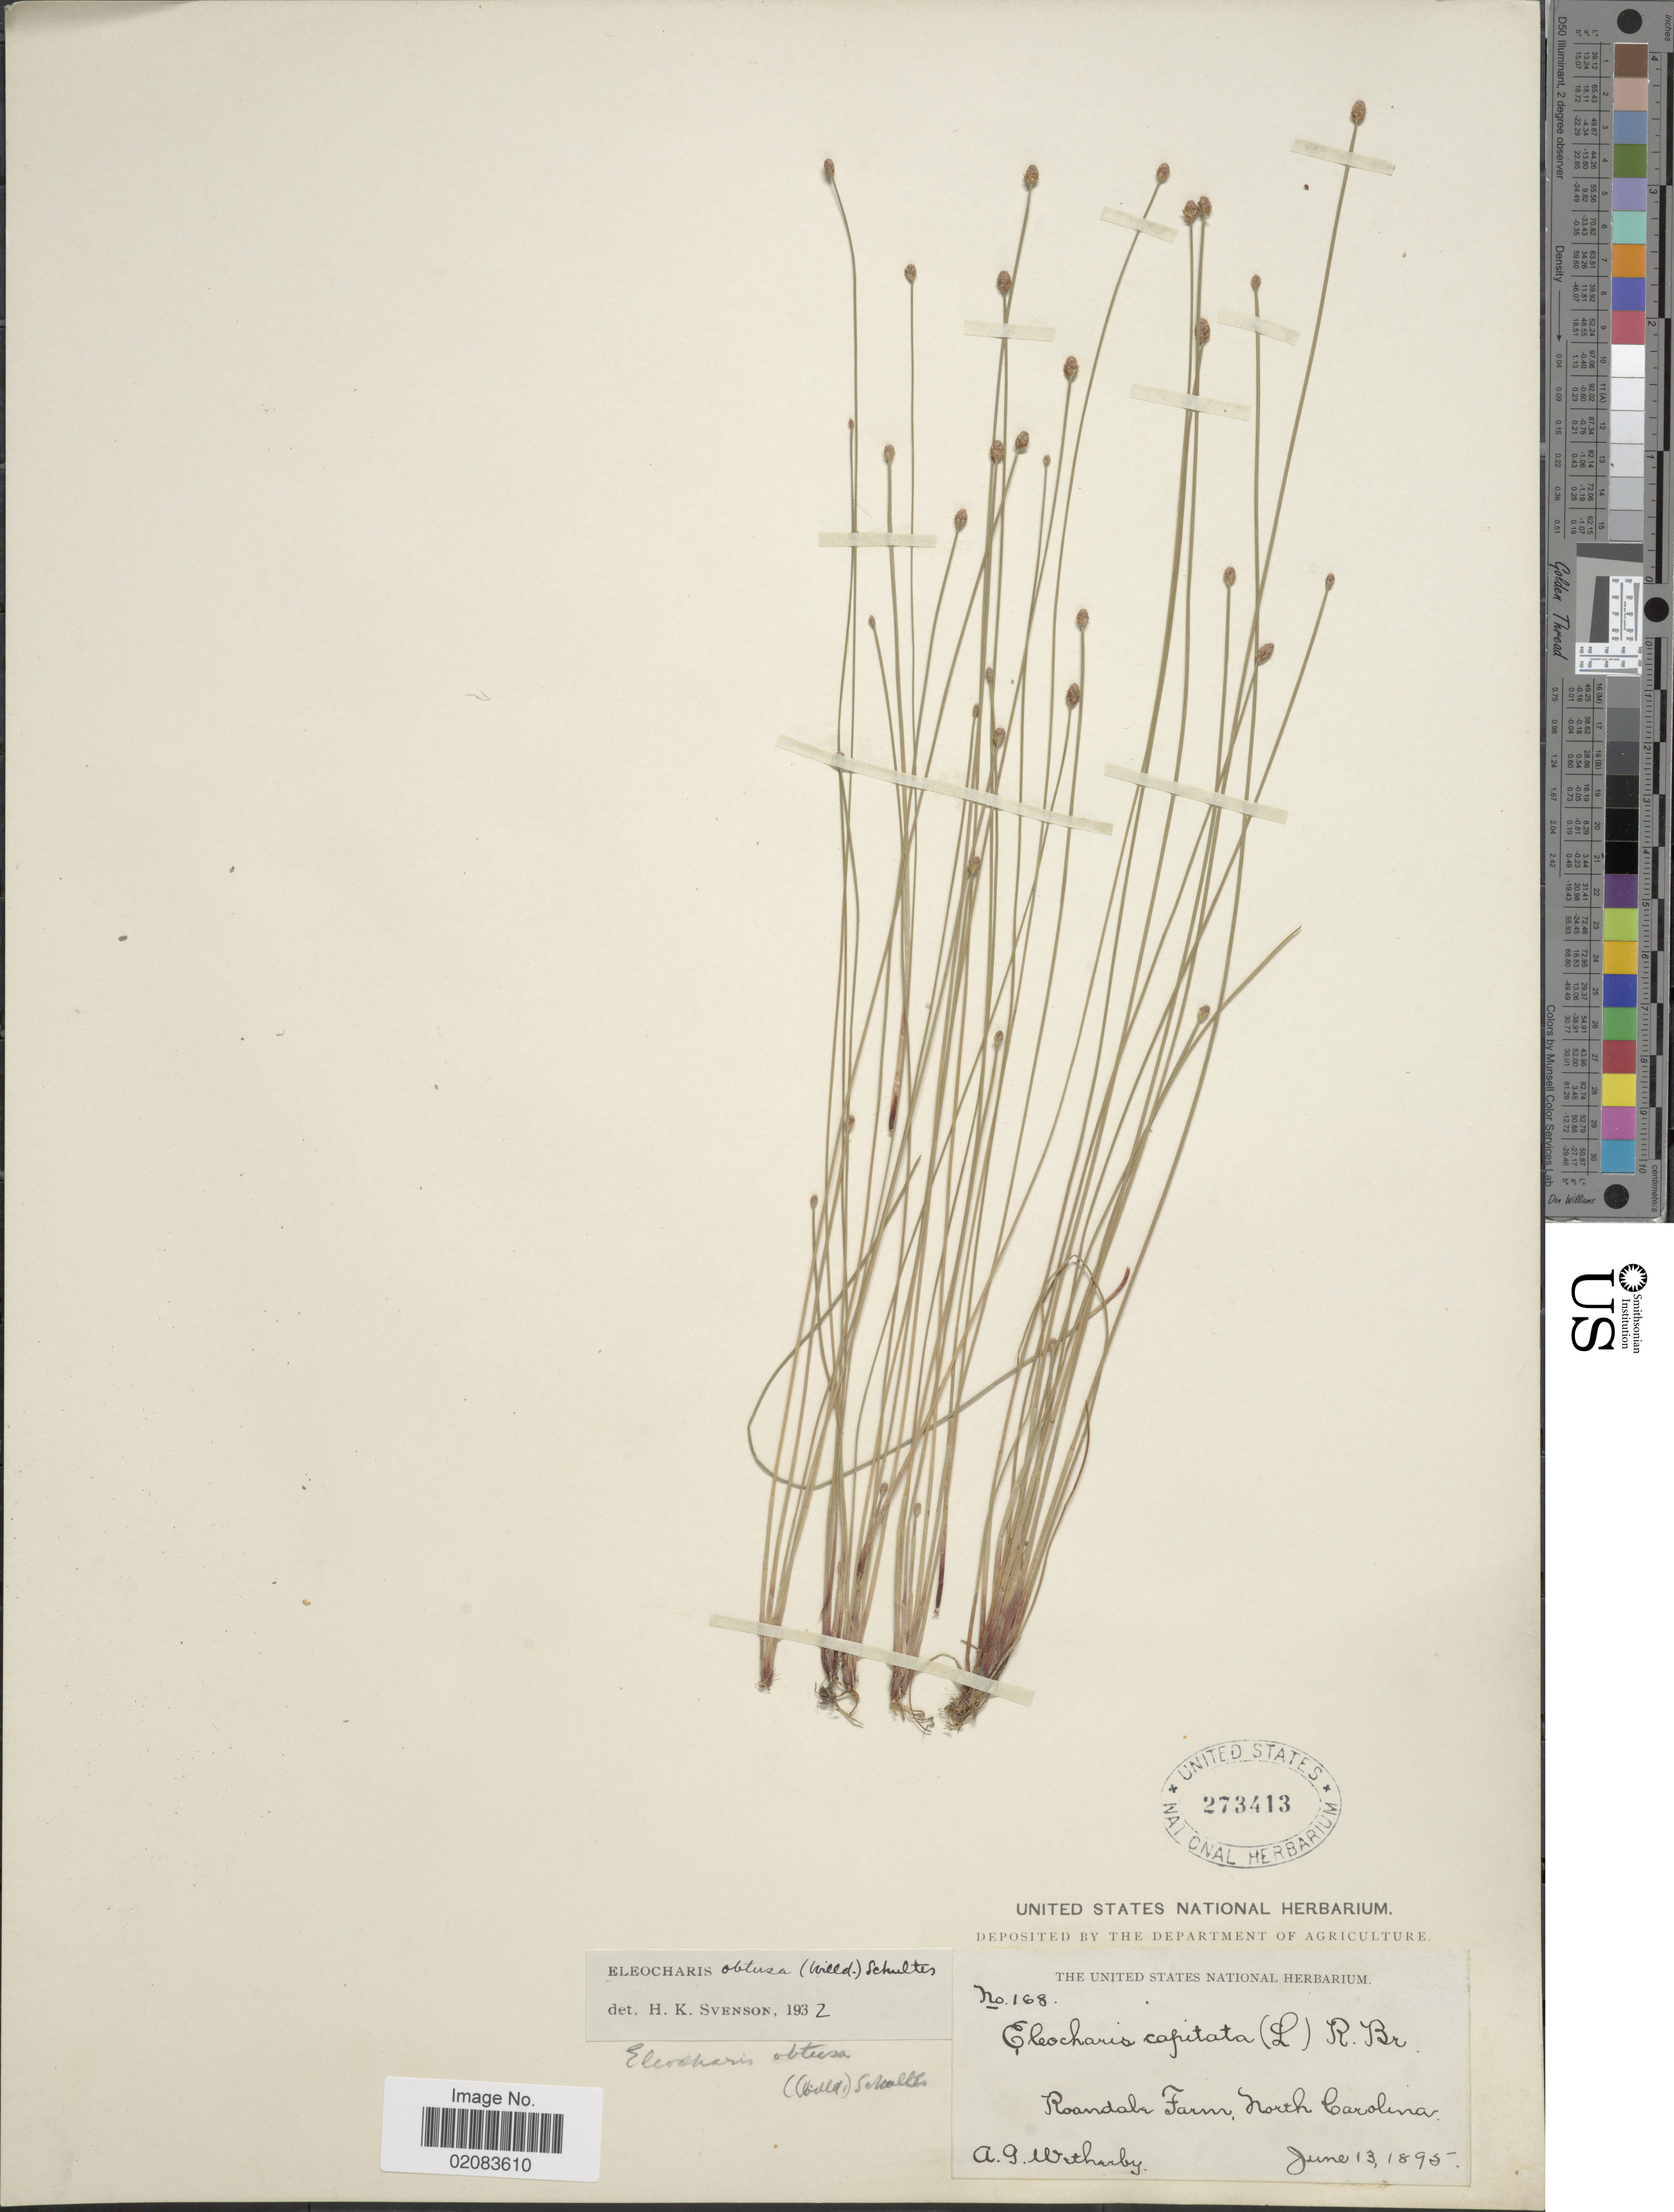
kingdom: Plantae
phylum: Tracheophyta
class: Liliopsida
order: Poales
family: Cyperaceae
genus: Eleocharis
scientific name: Eleocharis obtusa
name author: (Willd.) Schult.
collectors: A. Wetherby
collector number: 168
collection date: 1895-06-13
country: United States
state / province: North Carolina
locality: Roandale Farm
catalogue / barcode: US 273413